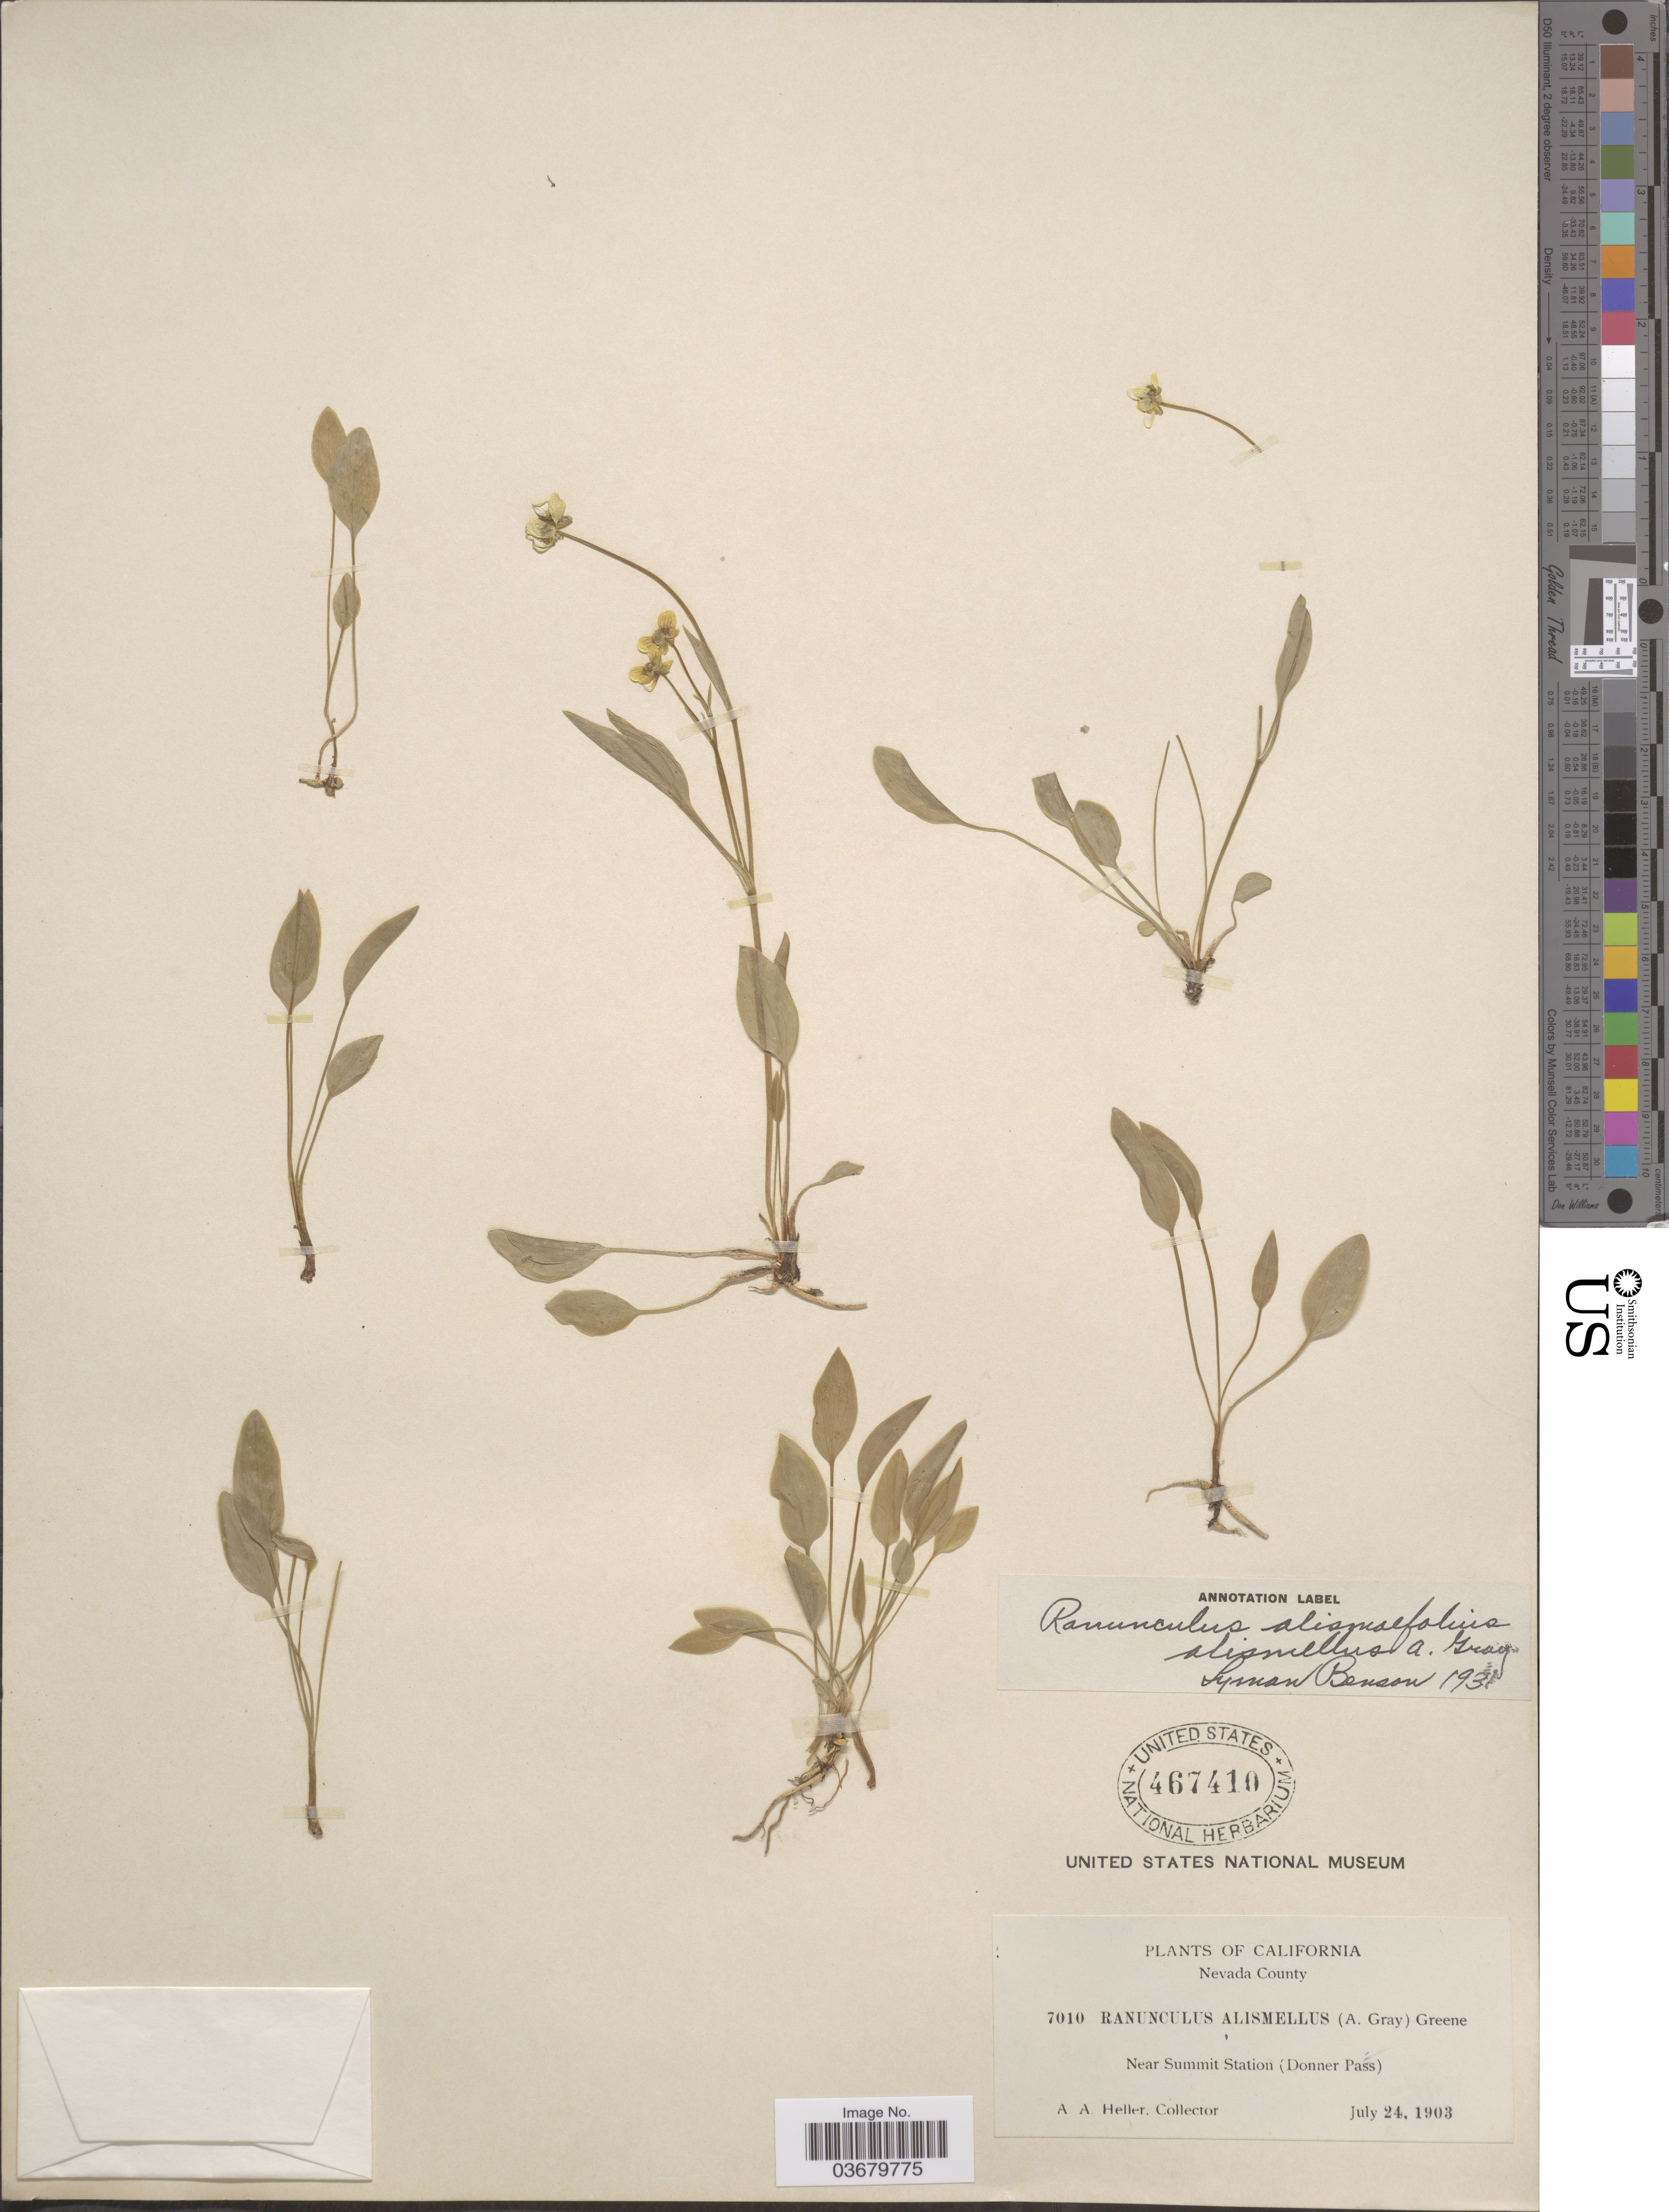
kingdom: Plantae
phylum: Tracheophyta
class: Magnoliopsida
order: Ranunculales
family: Ranunculaceae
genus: Ranunculus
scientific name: Ranunculus alismifolius var. alismellus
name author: A. Gray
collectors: A. A. Heller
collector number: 7010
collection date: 1903-07-24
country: United States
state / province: California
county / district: Nevada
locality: Nevada County. Near Summit Station (Donner Pass).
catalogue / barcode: US 467410